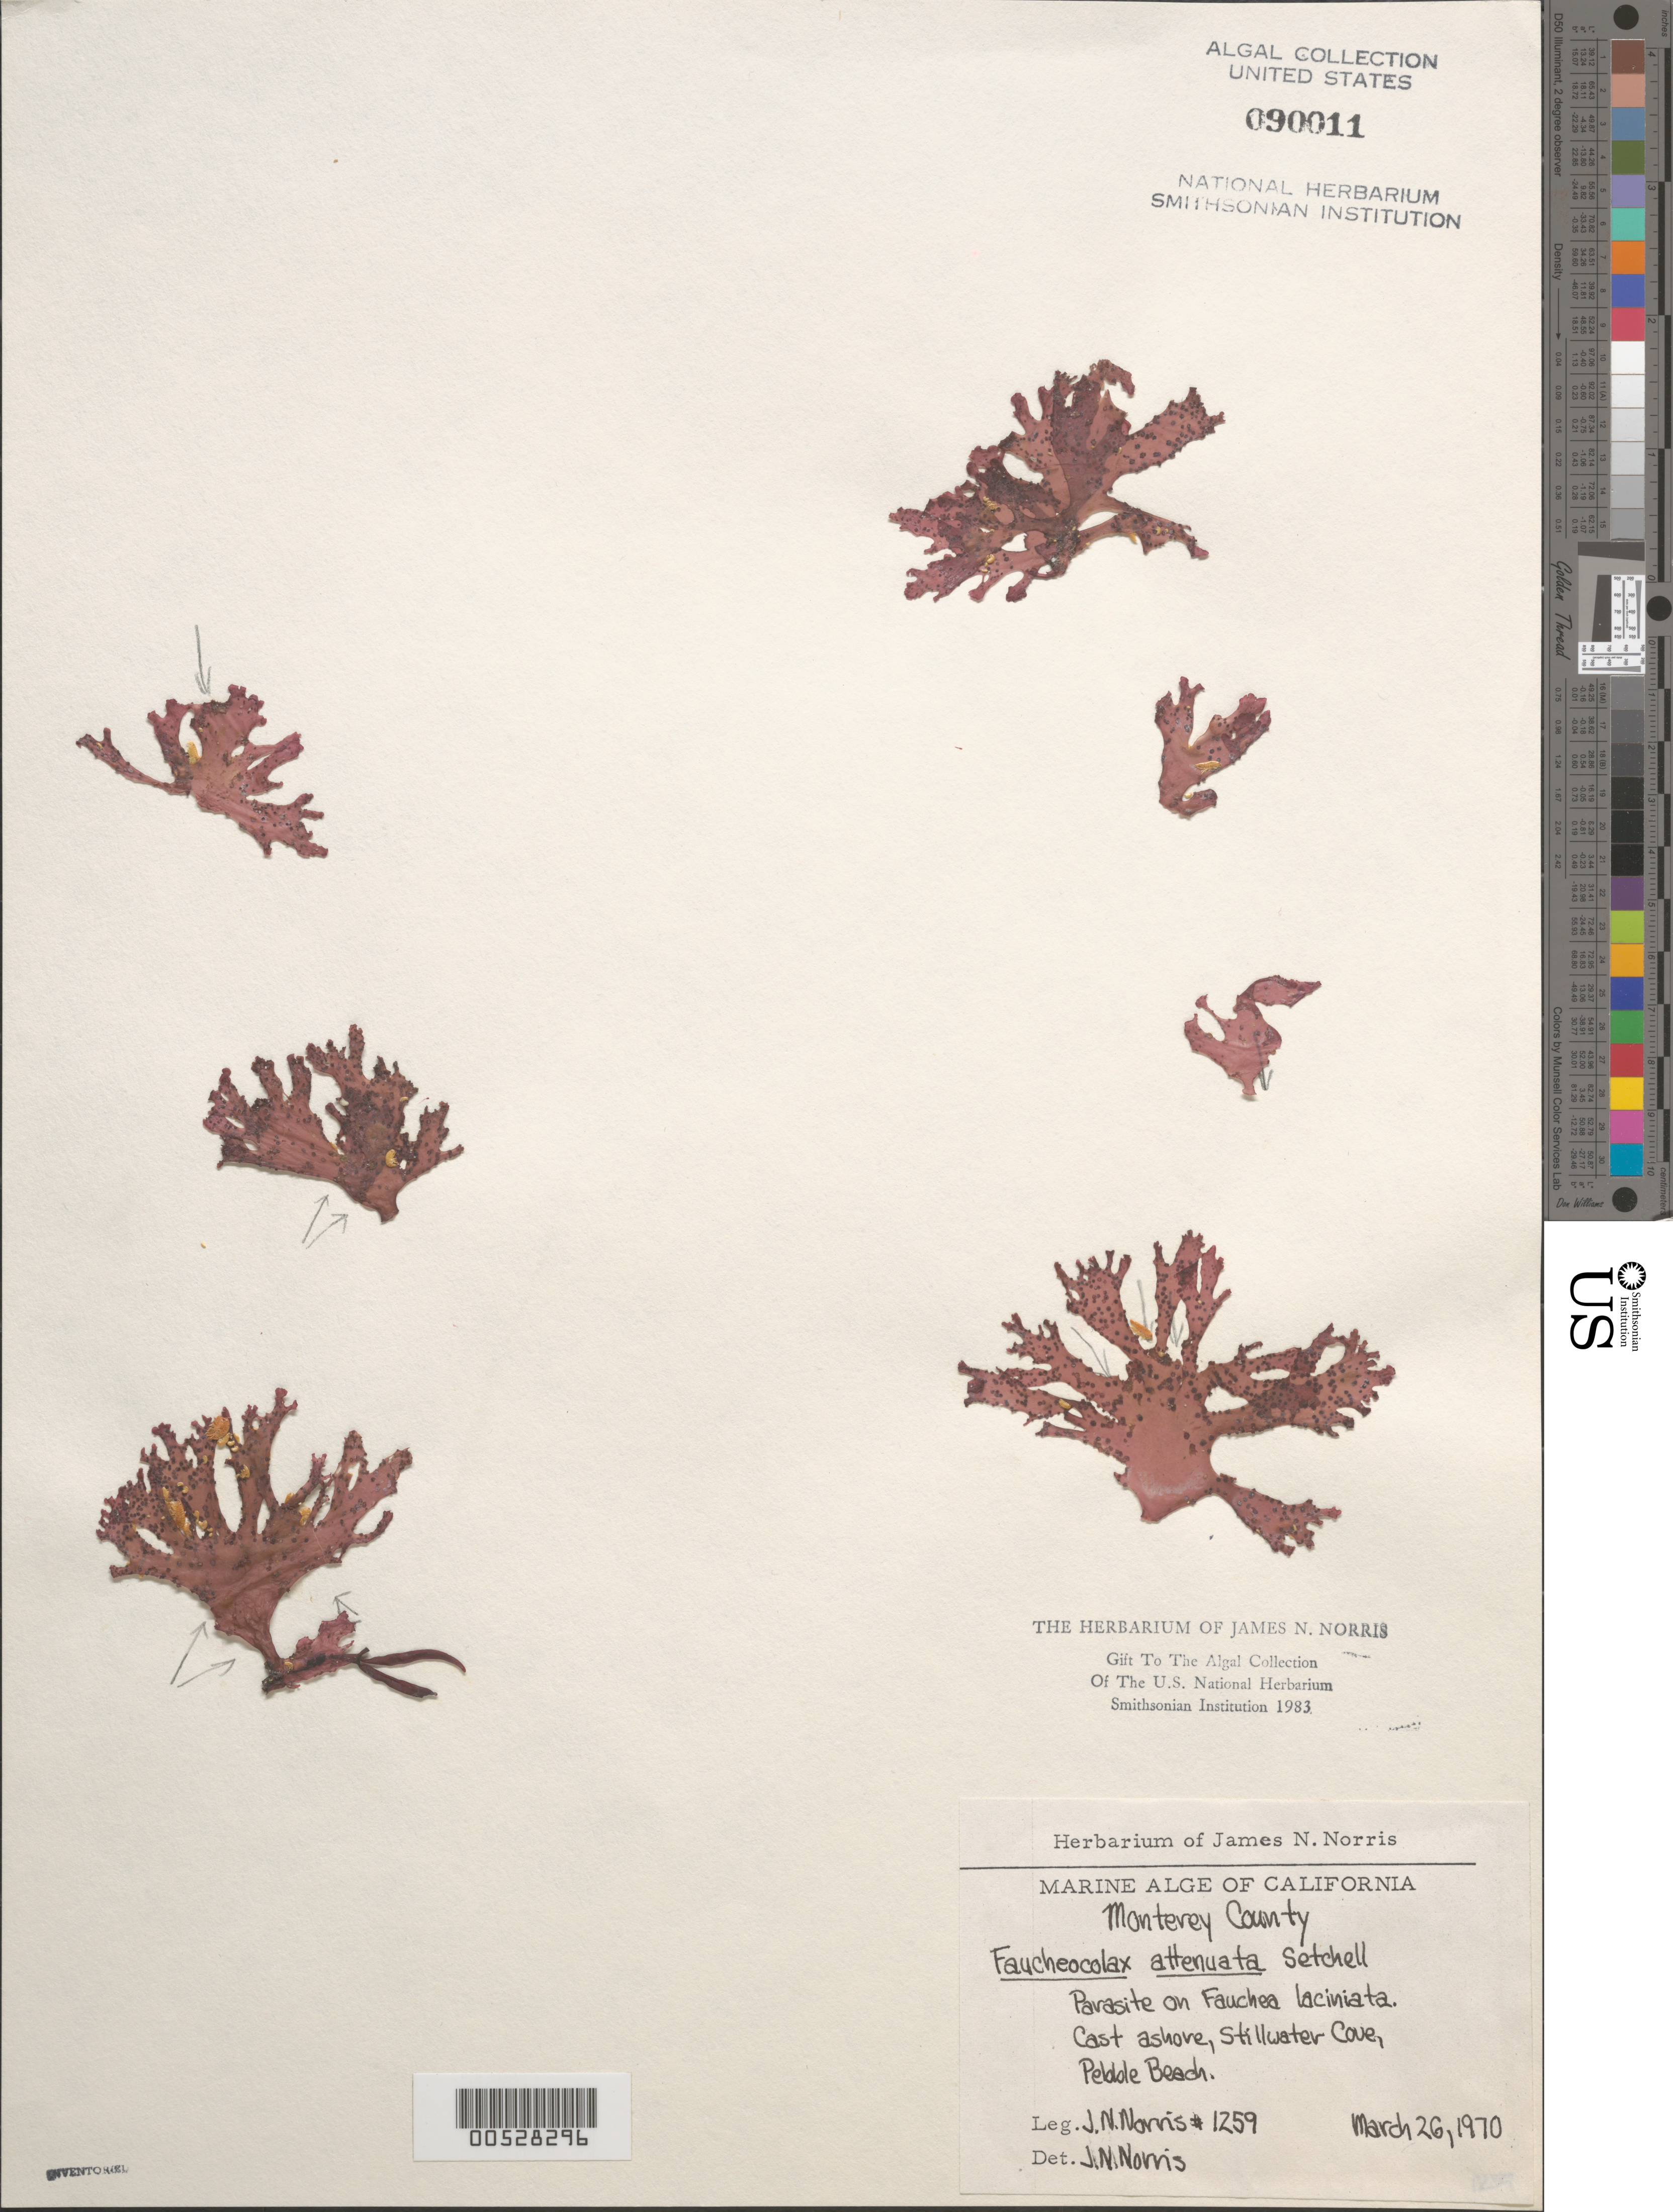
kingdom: Plantae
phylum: Rhodophyta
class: Florideophyceae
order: Rhodymeniales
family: Faucheaceae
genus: Faucheocolax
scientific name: Faucheocolax attenuata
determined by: Norris, James N.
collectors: J. N. Norris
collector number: JN-1259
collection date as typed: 26 Mar 1970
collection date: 1970-03-26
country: United States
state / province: California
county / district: Monterey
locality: Stillwater Cove, Pebble Beach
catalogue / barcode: US 90011